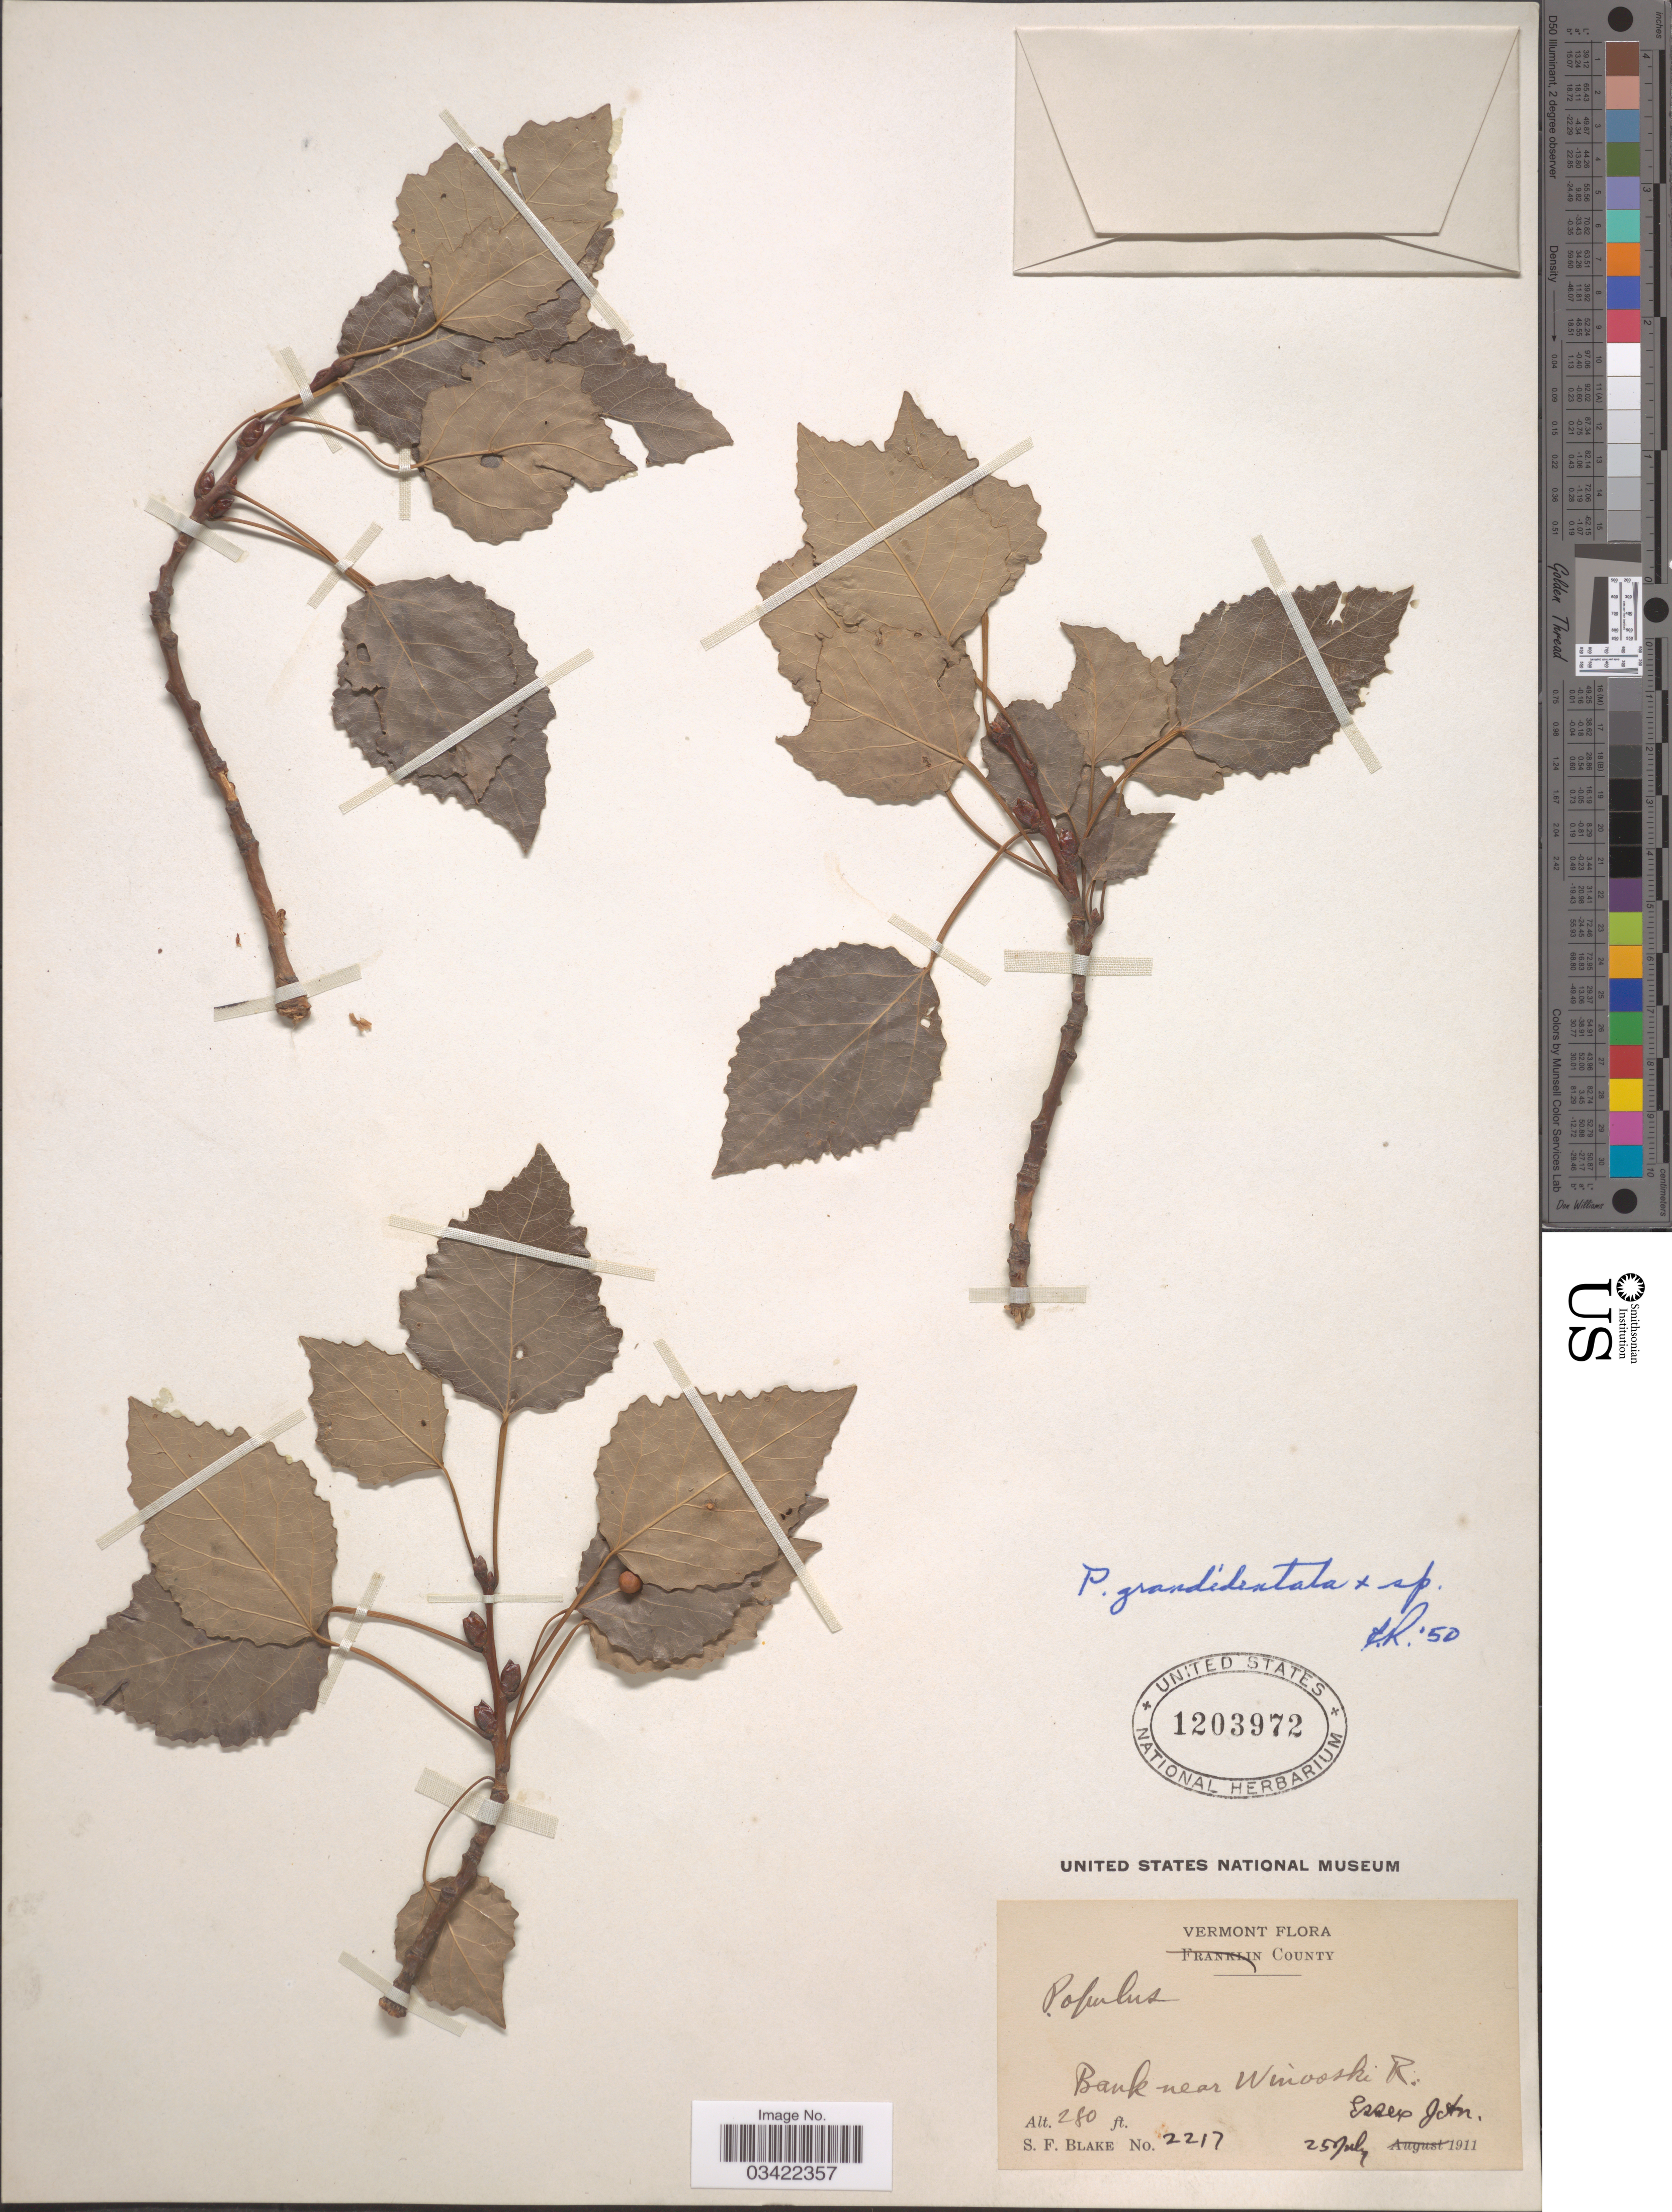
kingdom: Plantae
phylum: Tracheophyta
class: Magnoliopsida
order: Malpighiales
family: Salicaceae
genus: Populus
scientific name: Populus x smithii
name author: B. Boivin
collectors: S. Blake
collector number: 2217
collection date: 1911-07-25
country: United States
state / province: Vermont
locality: Bank near Winooski R. Essex Jctn.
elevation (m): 85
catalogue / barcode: US 1203972